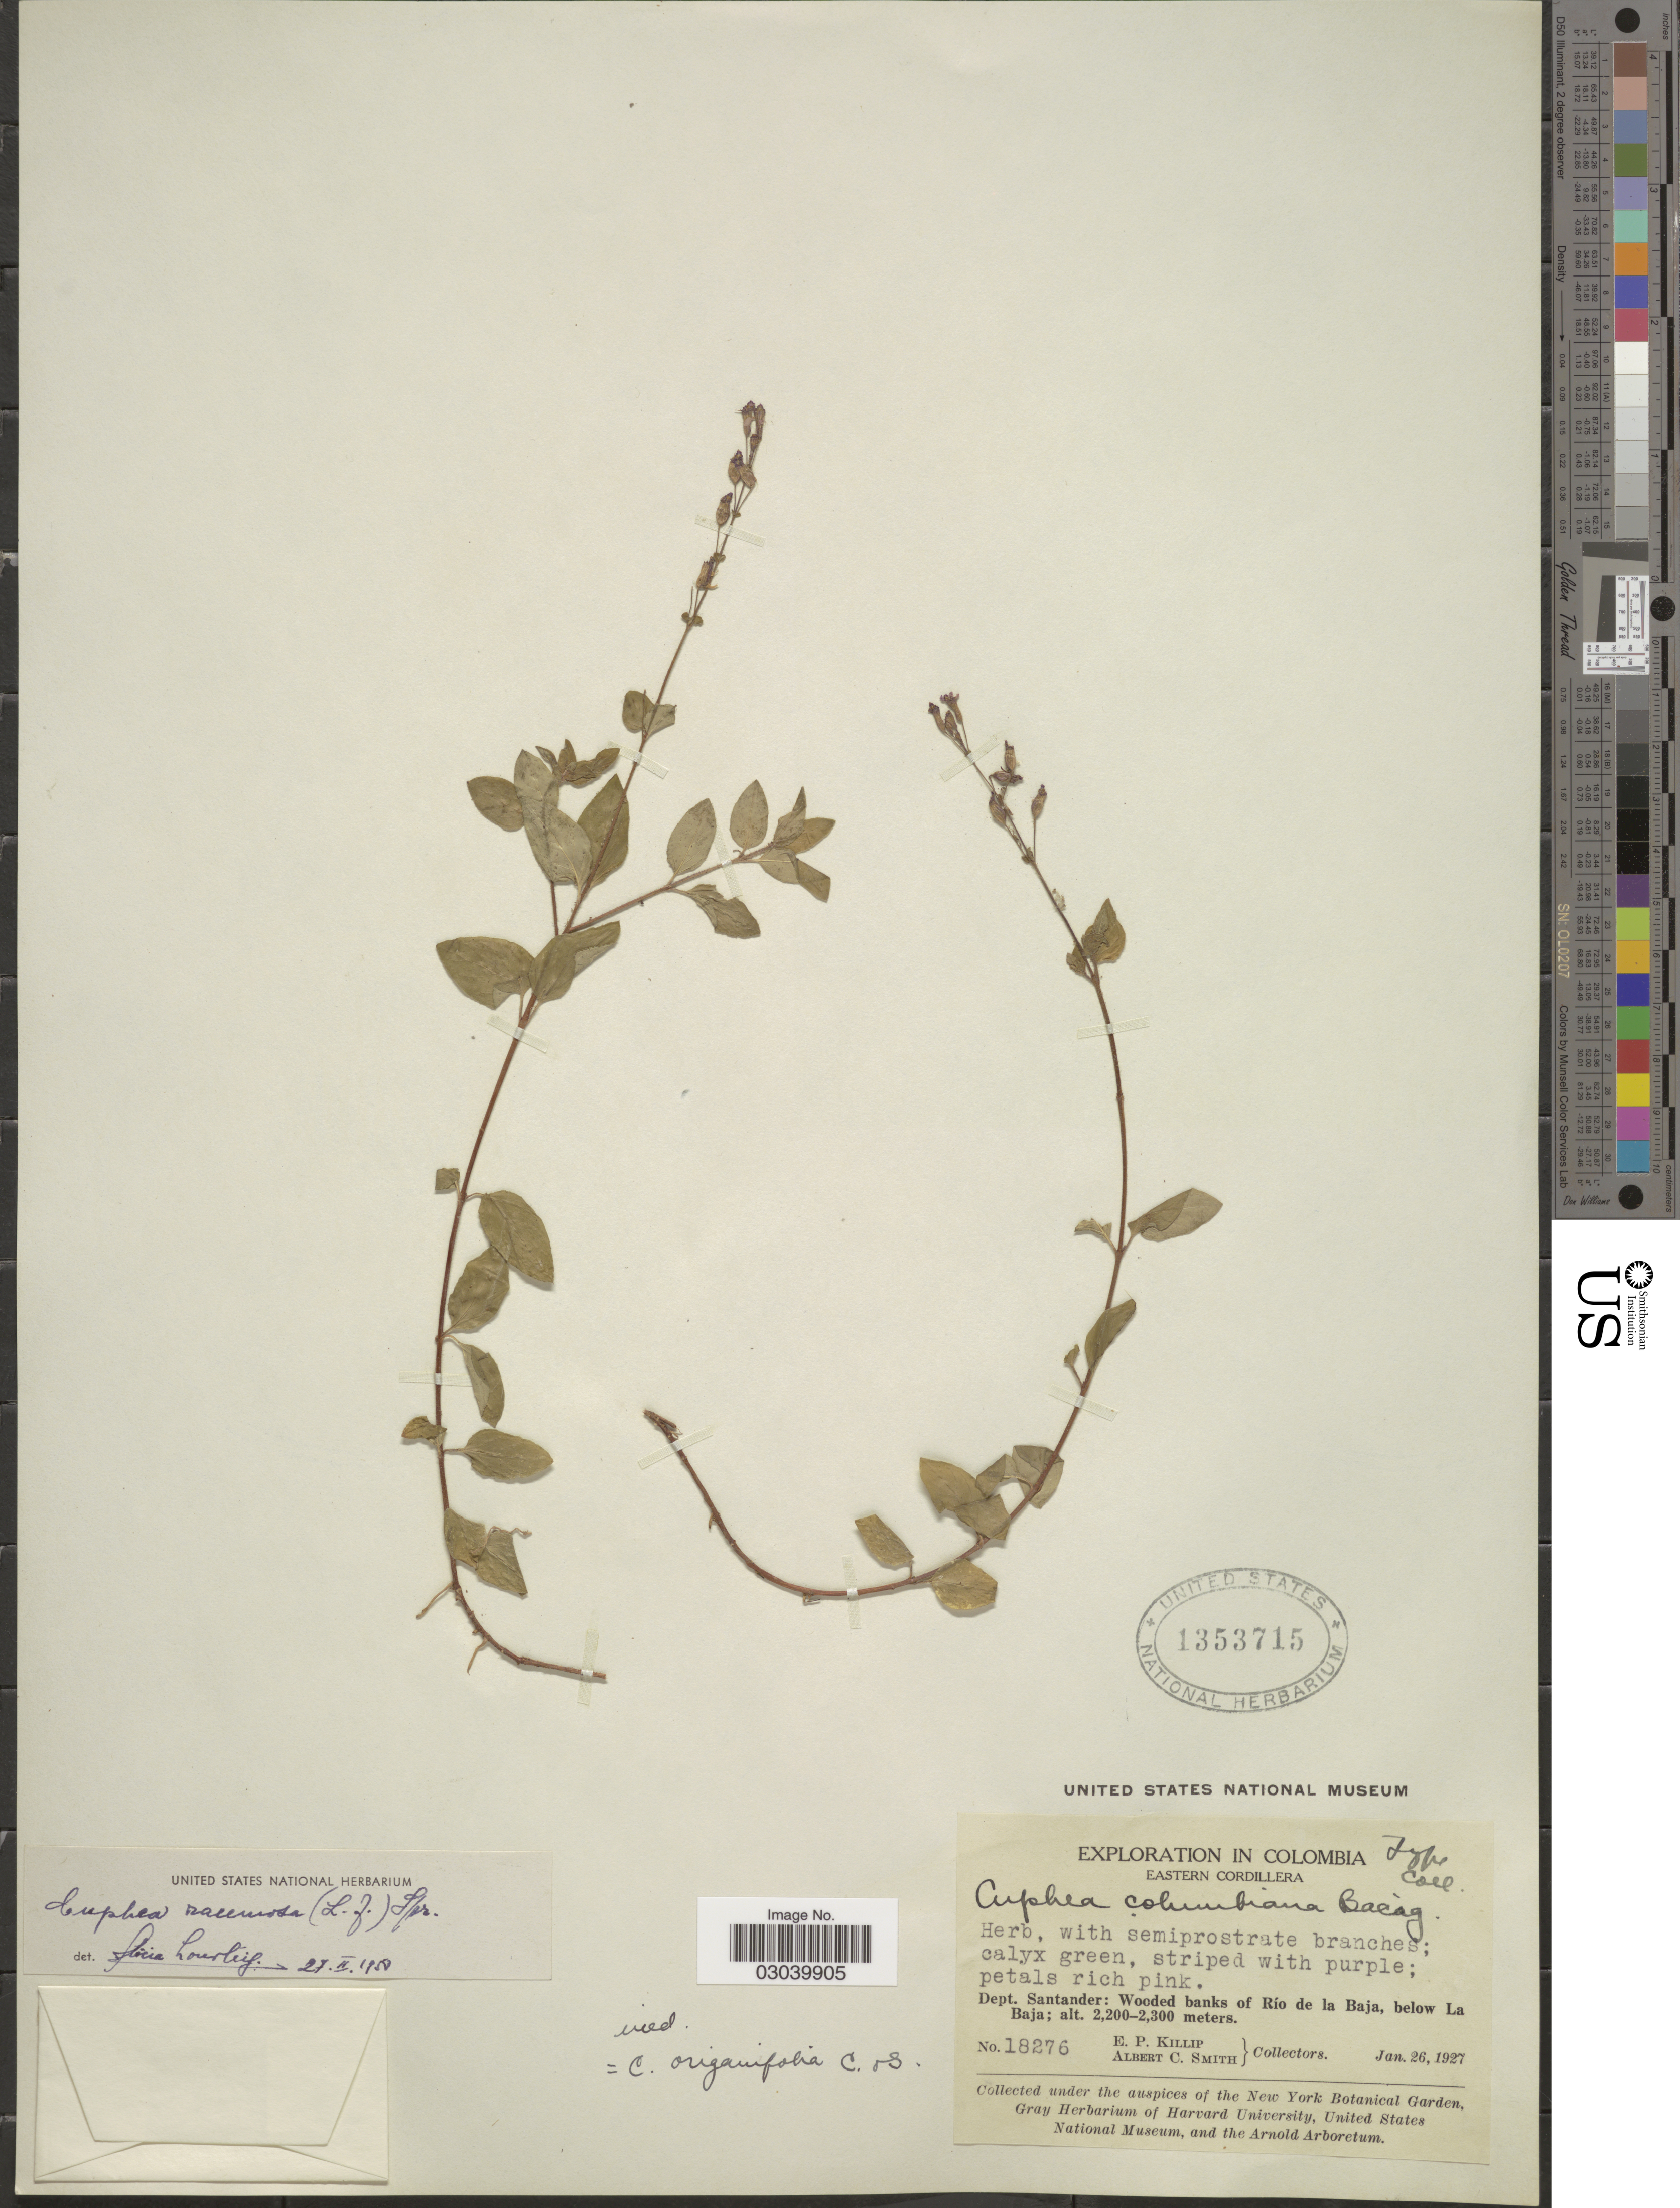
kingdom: Plantae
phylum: Tracheophyta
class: Magnoliopsida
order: Myrtales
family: Lythraceae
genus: Cuphea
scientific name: Cuphea racemosa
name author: (L. f.) Spreng.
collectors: E. P. Killip & A. C. Smith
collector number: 18276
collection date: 1927-01-26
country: Colombia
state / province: Santander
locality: Eastern Cordillera, Dept. Santander: Wooded banks of Río de la Baja, below La Baja.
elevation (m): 2200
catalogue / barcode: US 1353715